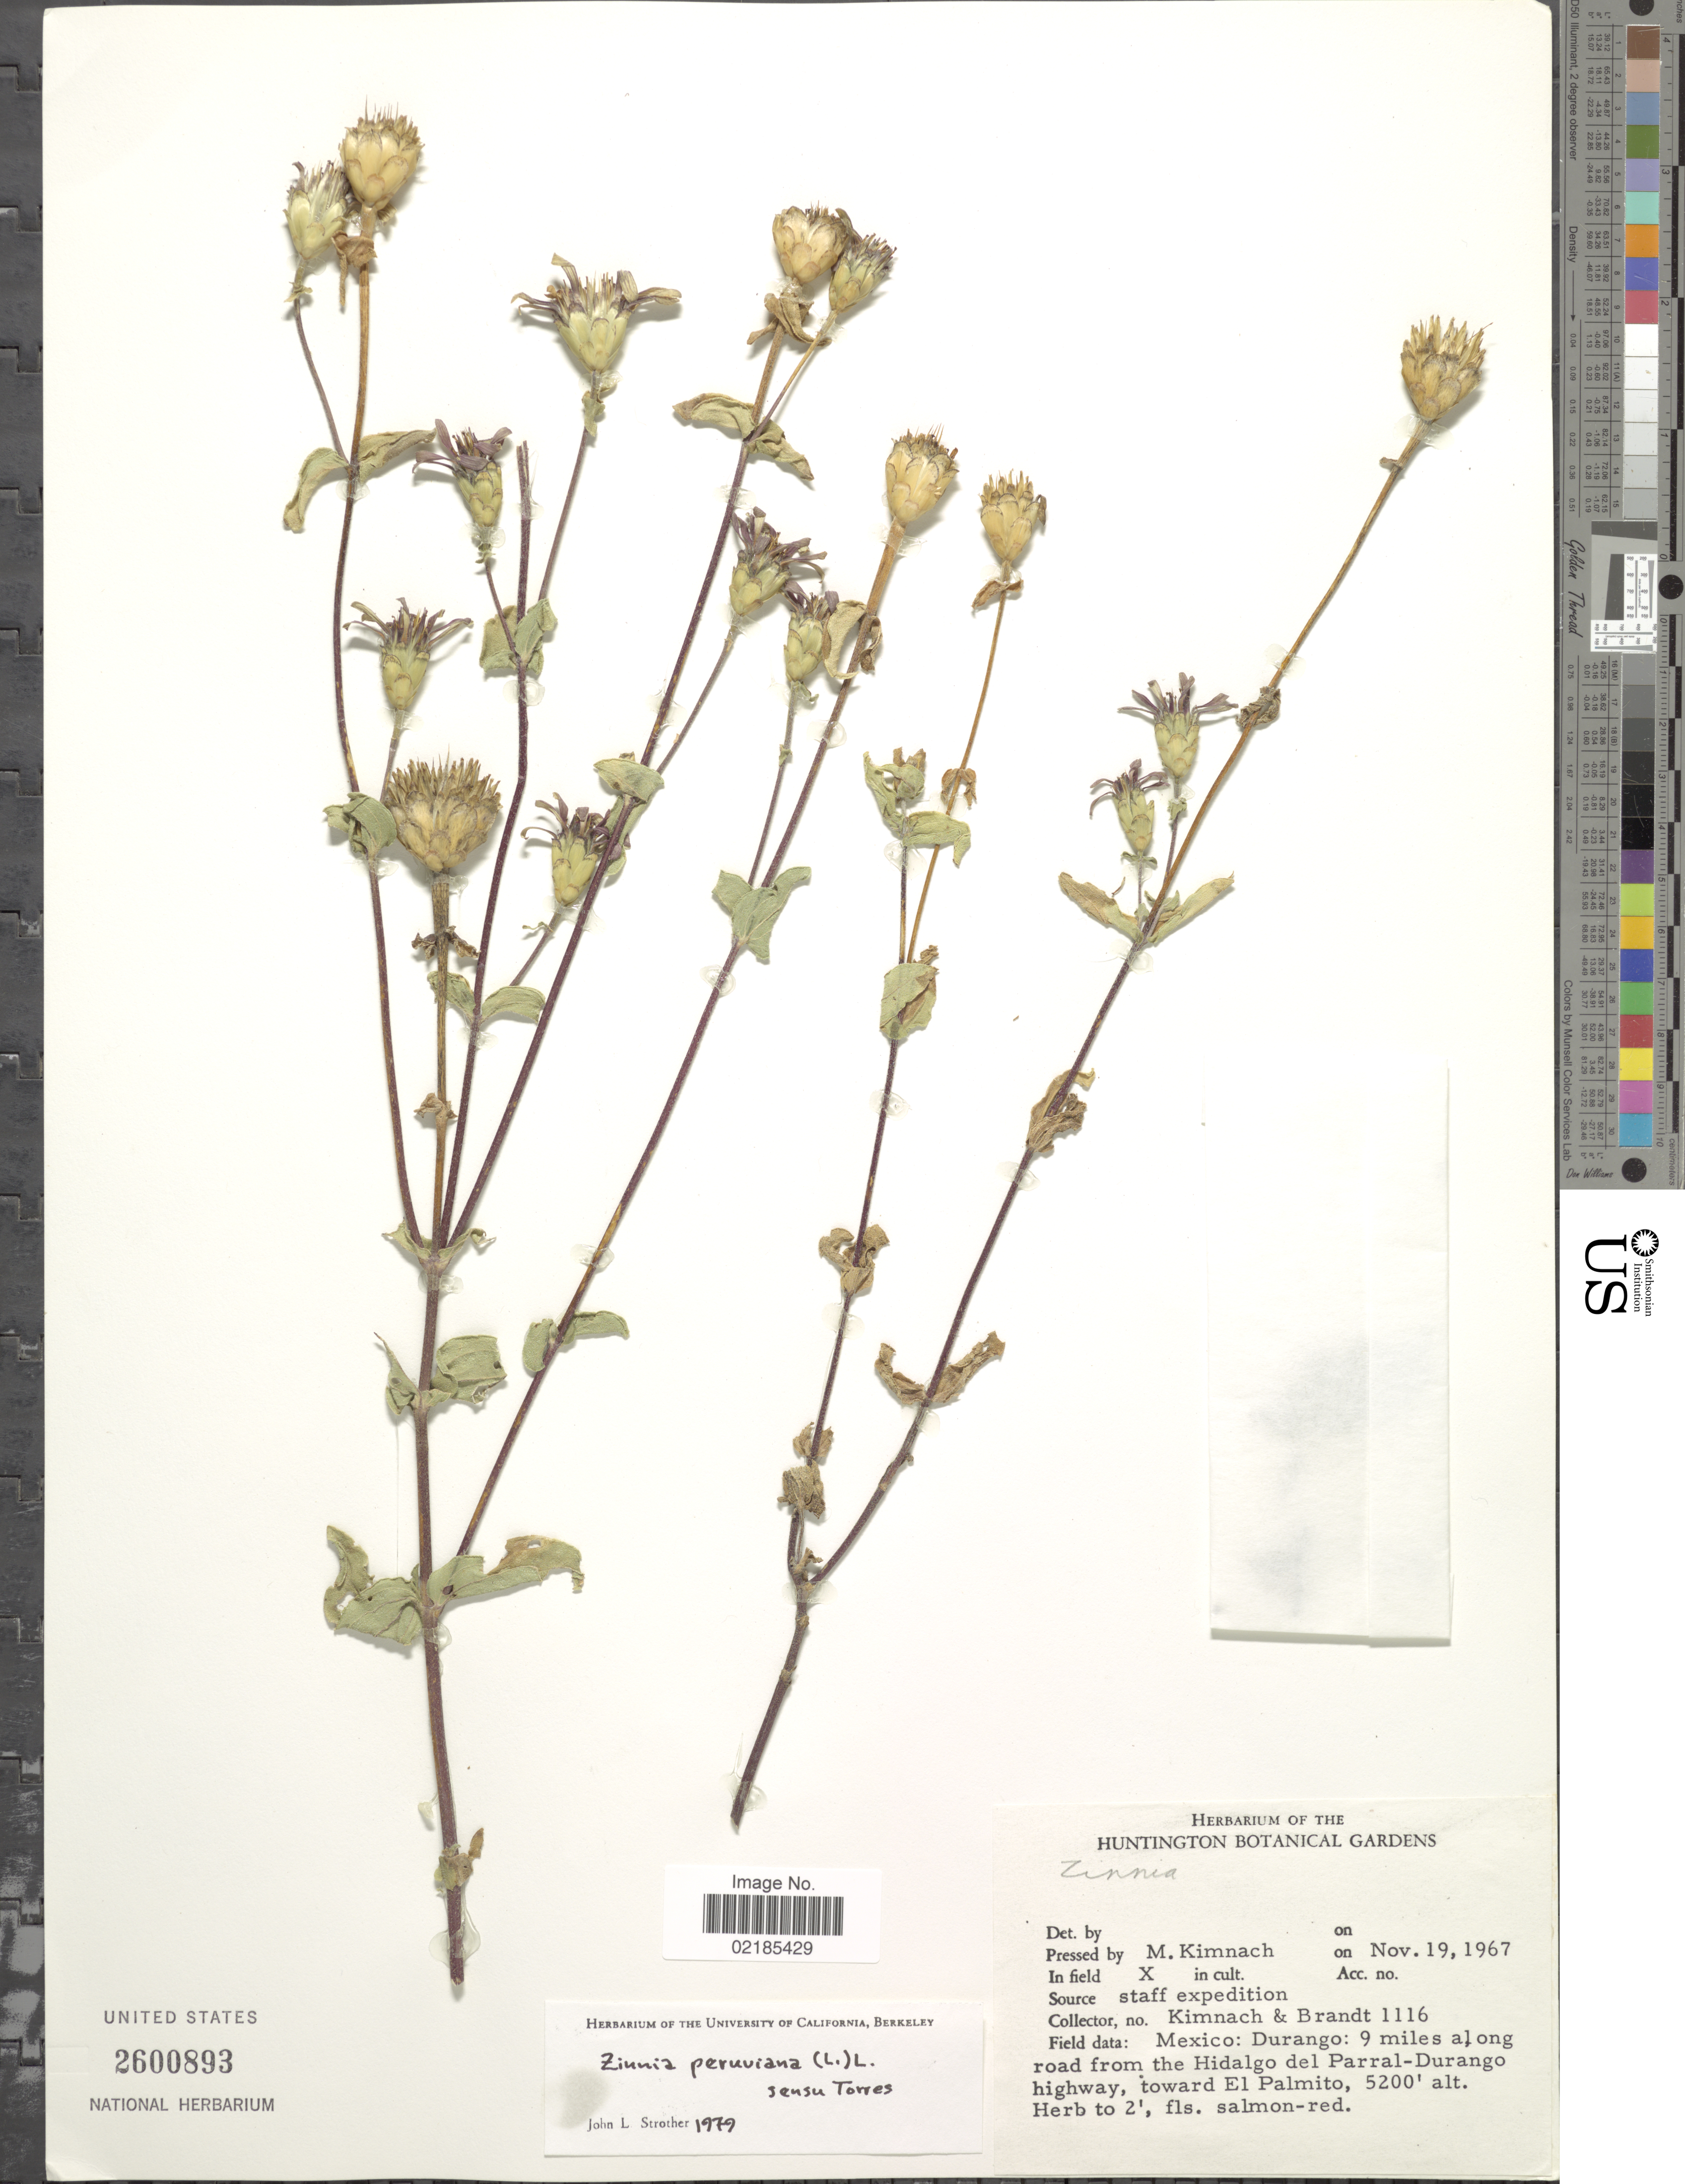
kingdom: Plantae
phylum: Tracheophyta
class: Magnoliopsida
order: Asterales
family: Asteraceae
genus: Zinnia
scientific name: Zinnia peruviana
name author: (L.) L.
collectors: -. Kimnach & -. Brandt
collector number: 1116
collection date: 1967-11-19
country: Mexico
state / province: Durango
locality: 9 miles along road from the Hidalgo del parral-Durango highway toward El Palmito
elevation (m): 1585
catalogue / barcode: US 2600893